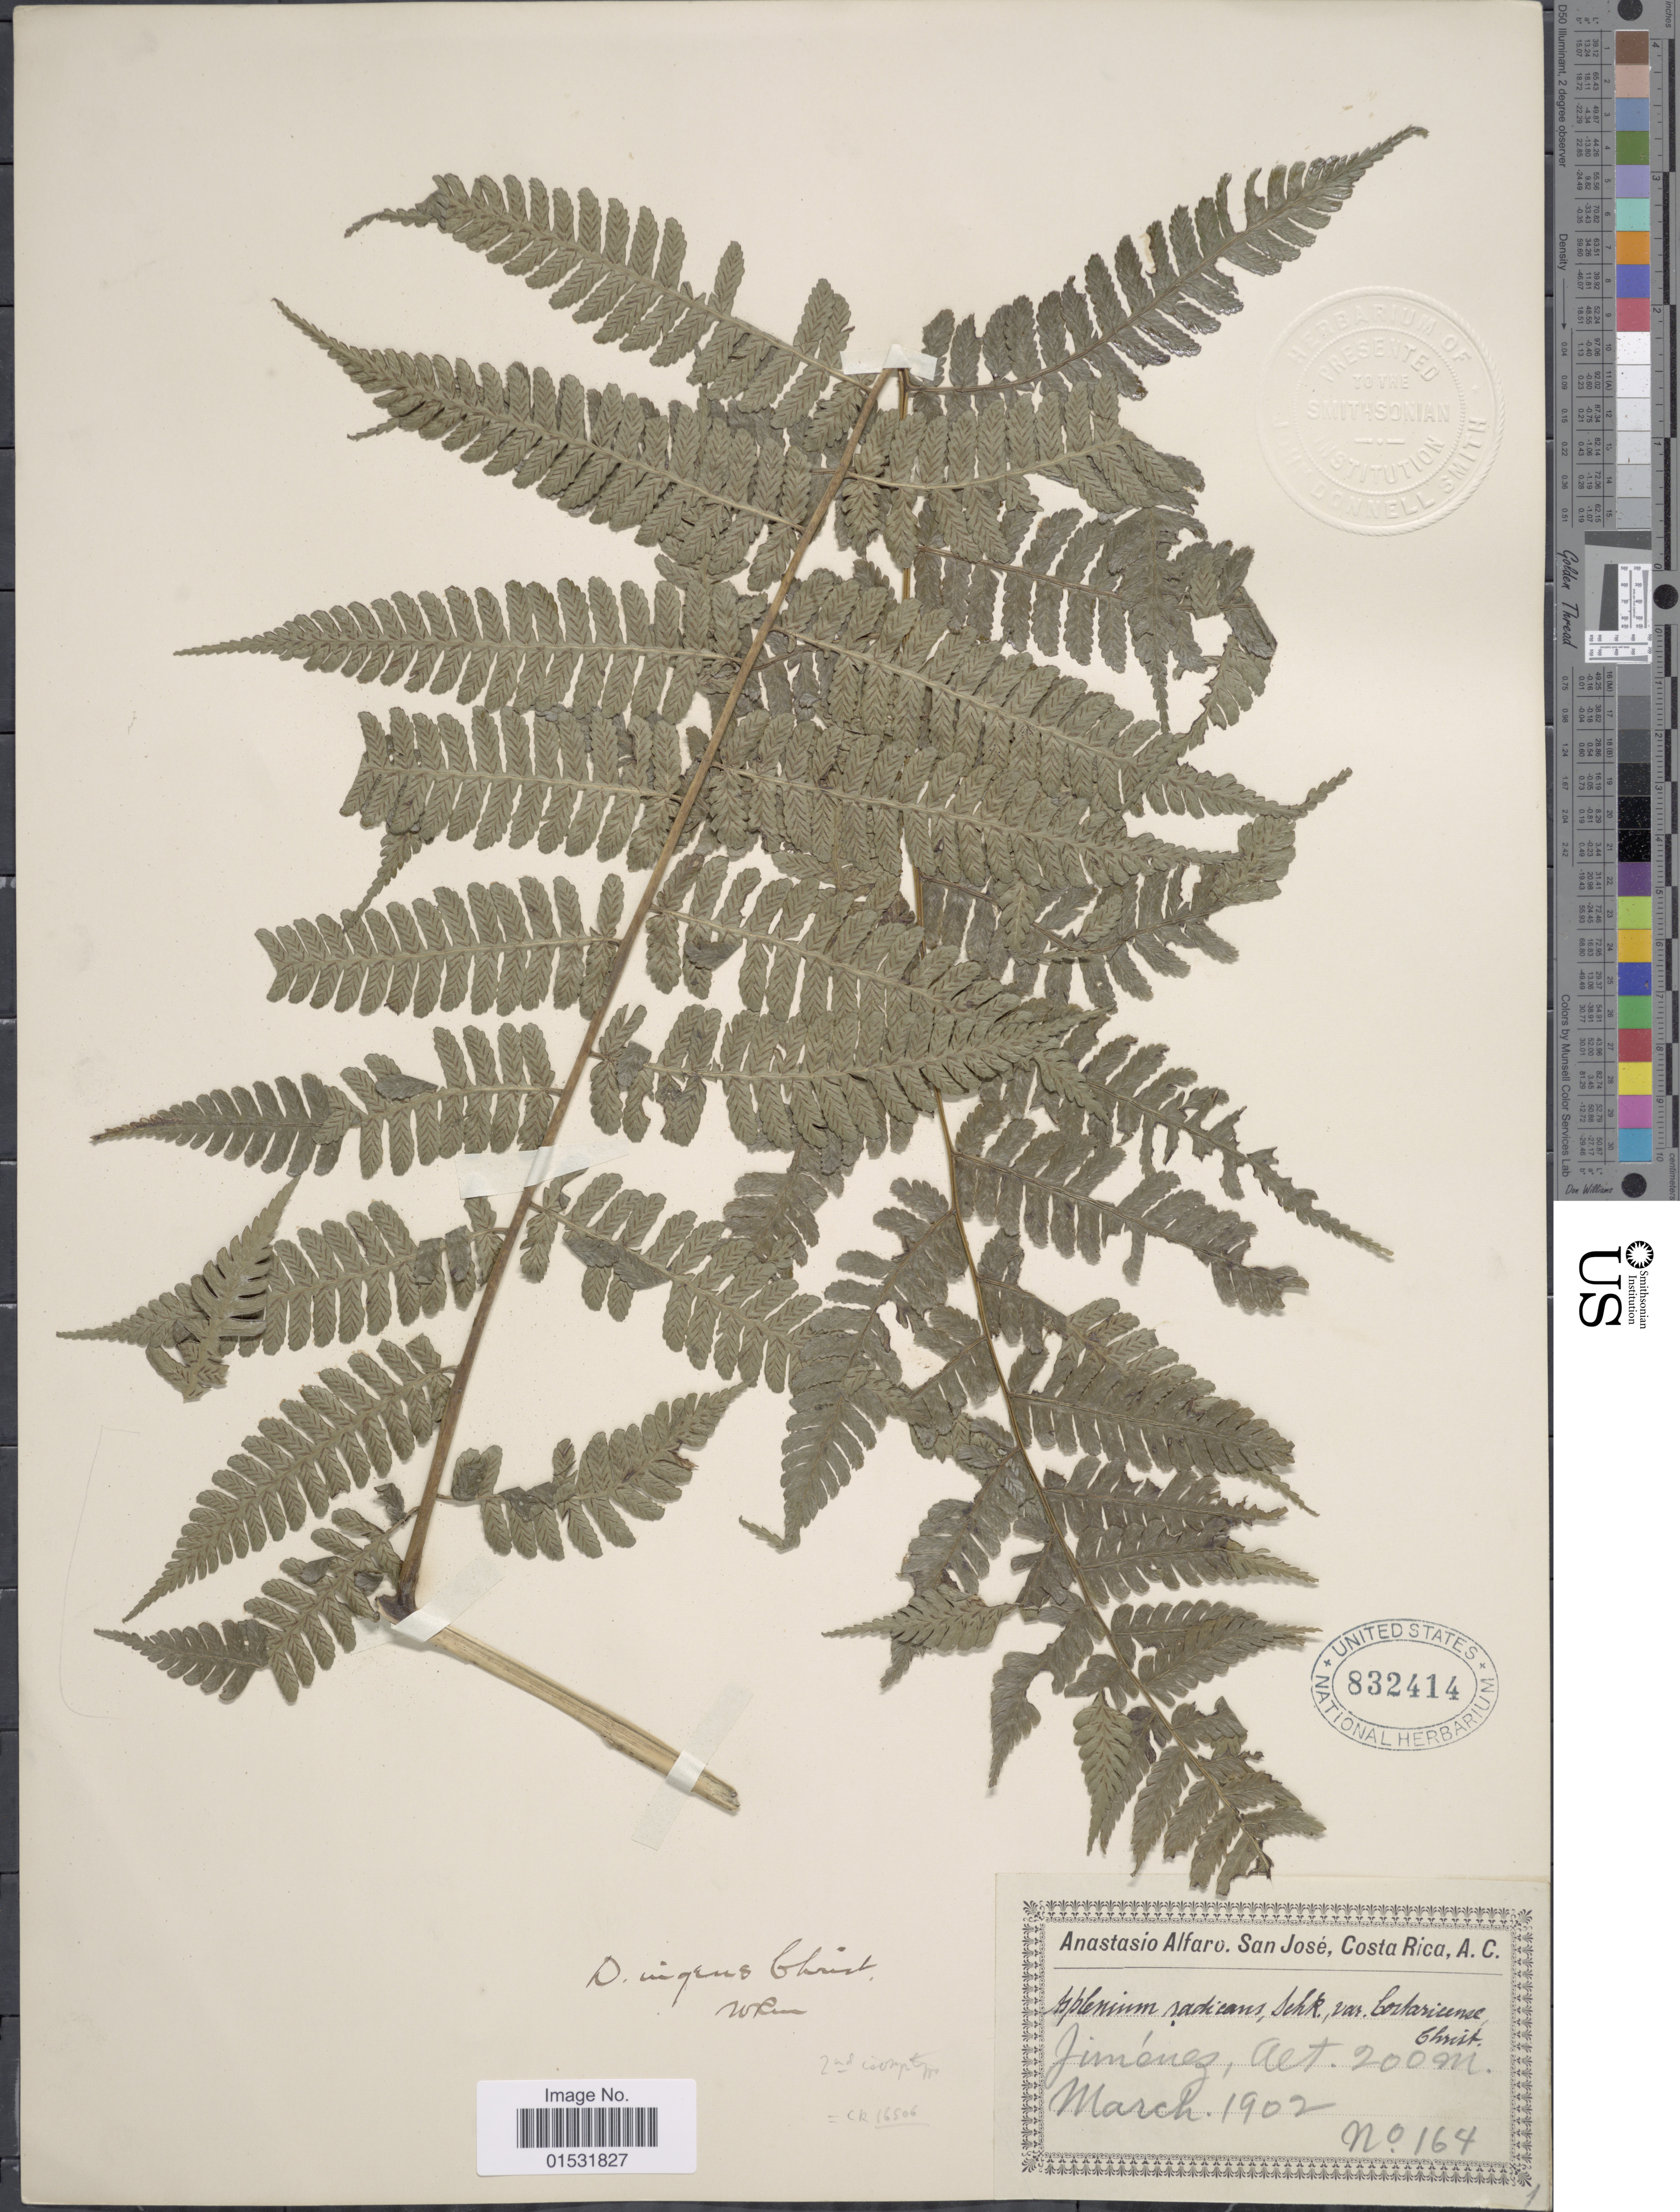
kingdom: Plantae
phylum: Tracheophyta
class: Polypodiopsida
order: Polypodiales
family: Athyriaceae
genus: Diplazium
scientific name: Diplazium ingens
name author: Christ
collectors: A. Alfaro Gonzalez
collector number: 164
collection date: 1902-03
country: Costa Rica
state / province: San José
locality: Jiménez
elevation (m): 200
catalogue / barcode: US 832414